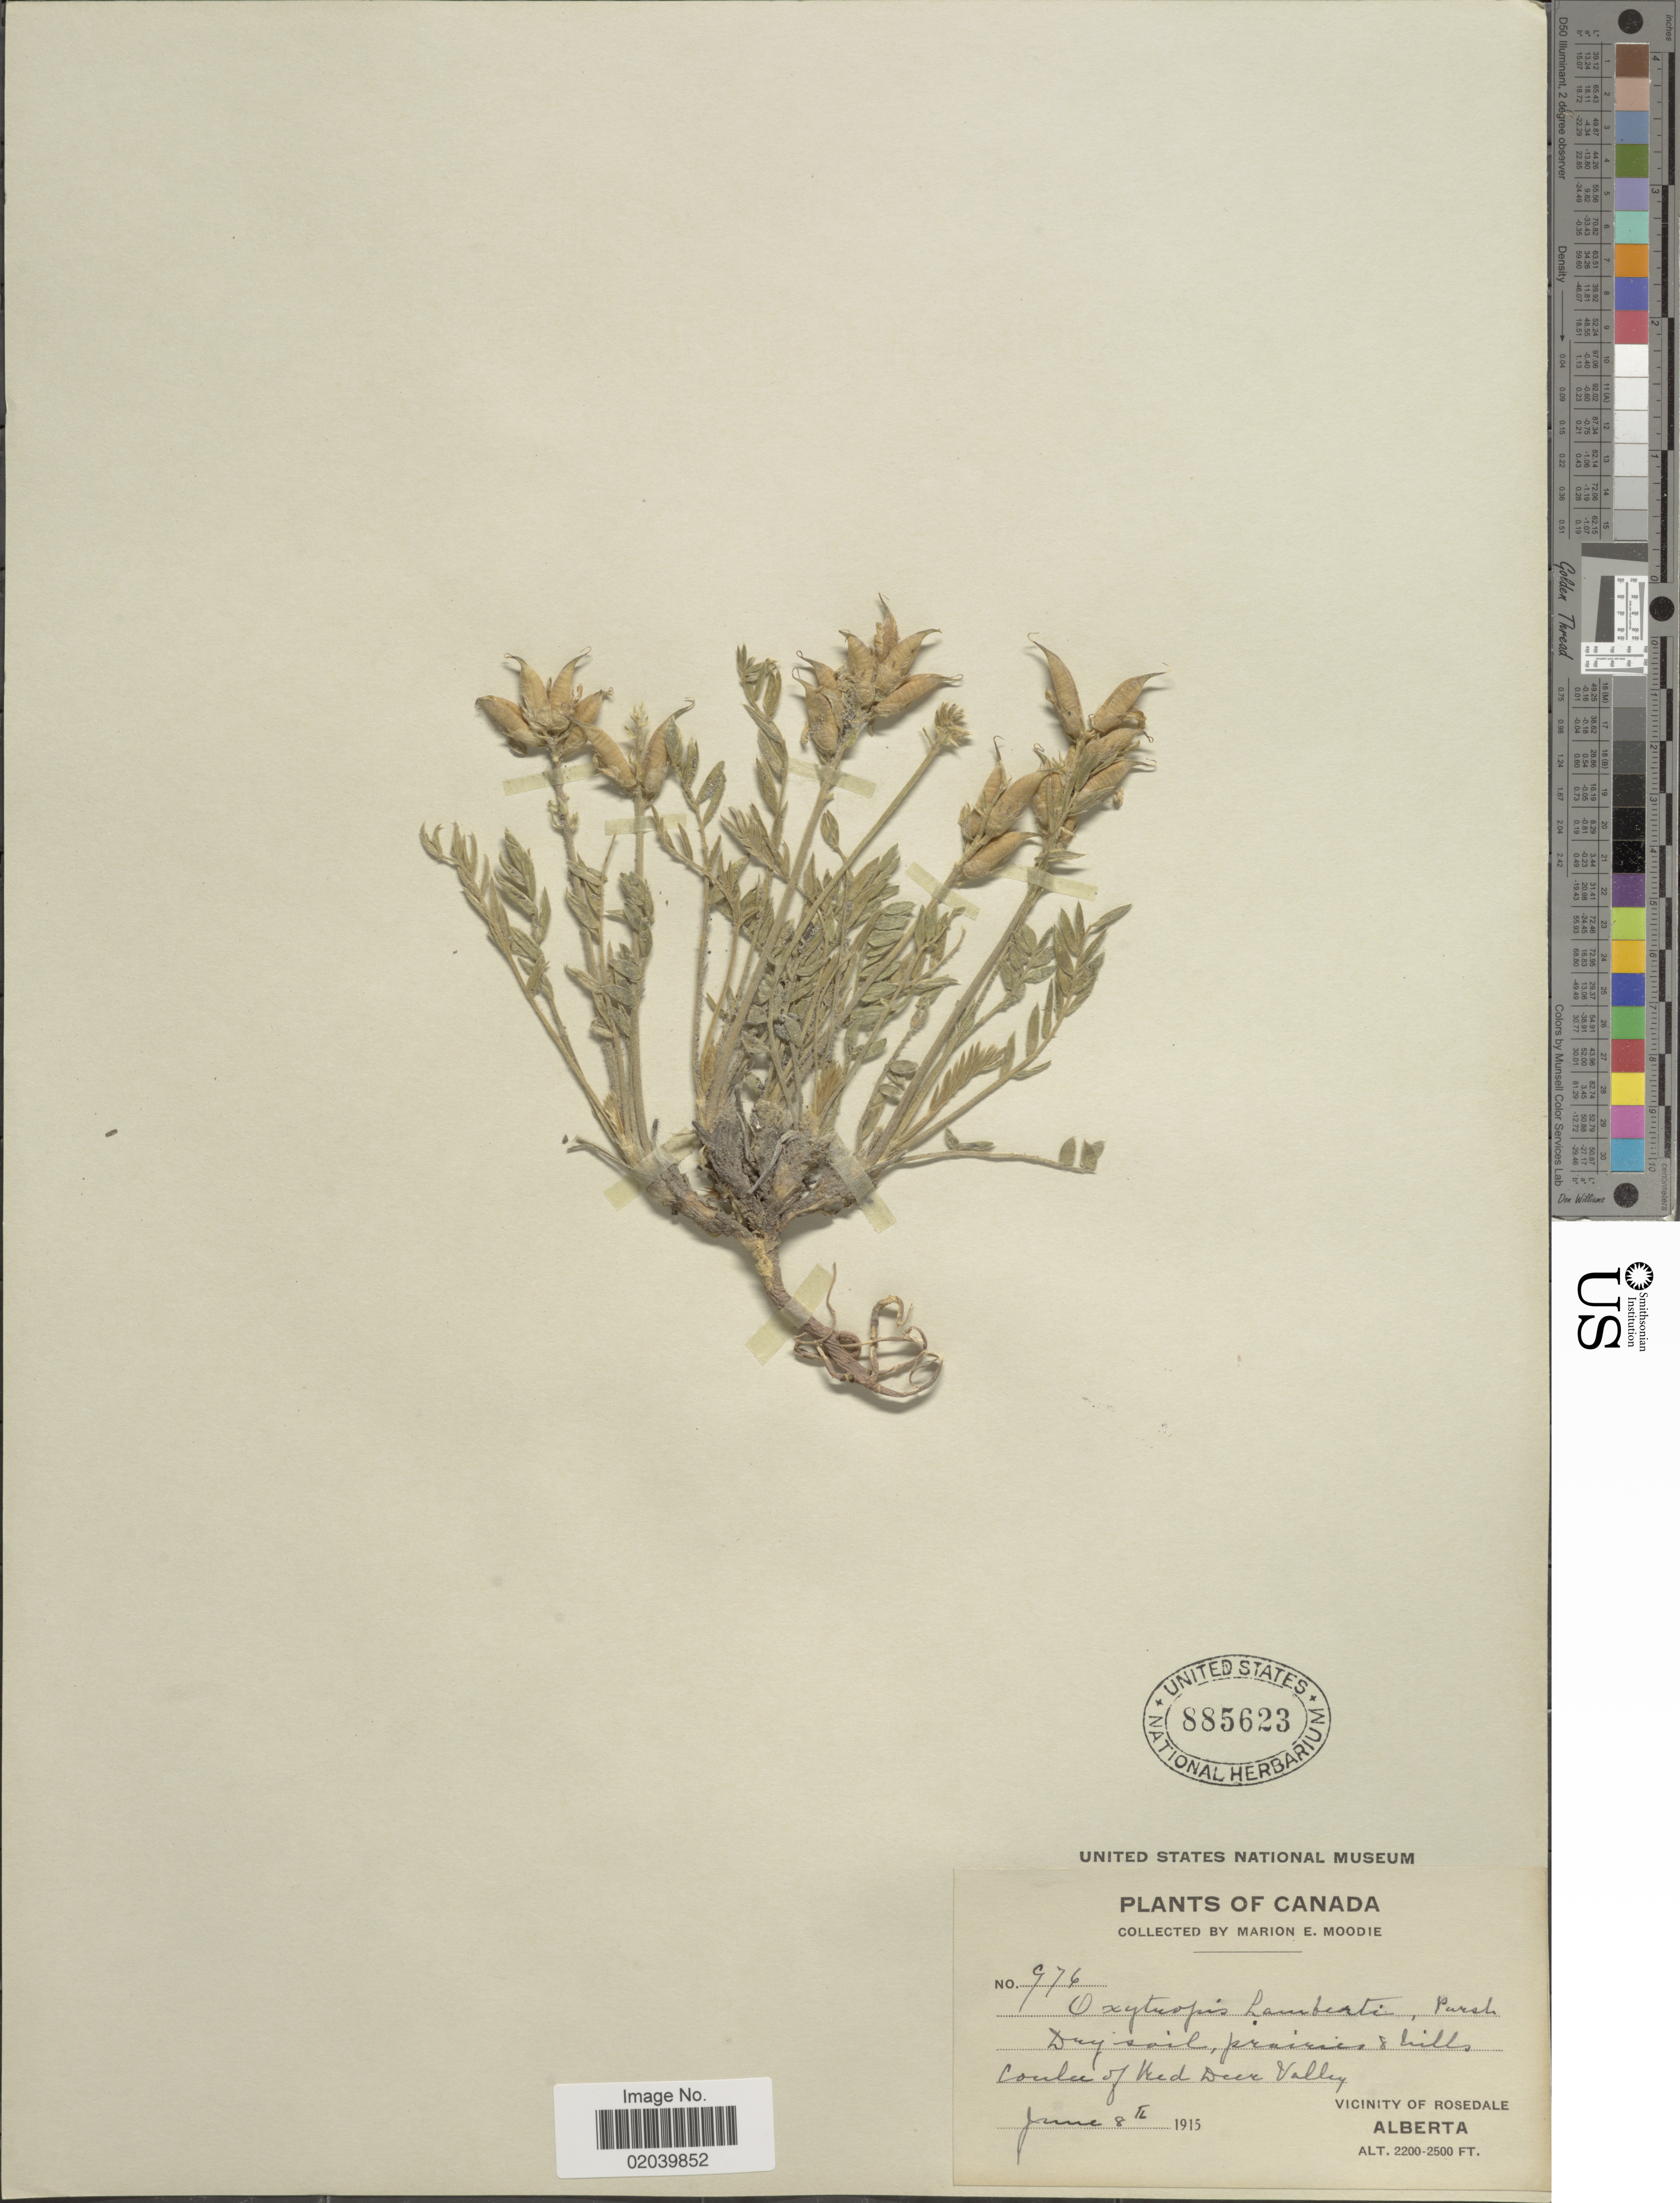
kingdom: Plantae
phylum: Tracheophyta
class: Magnoliopsida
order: Fabales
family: Fabaceae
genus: Oxytropis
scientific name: Oxytropis lambertii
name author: Pursh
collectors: M. E. Moodie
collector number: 976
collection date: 1915-06-08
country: Canada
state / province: Alberta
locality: Dry soil, prairies & hills. Coulee of Red Deer Valley. Vicinity of Rosedale, Alberta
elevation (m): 671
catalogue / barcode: US 885623